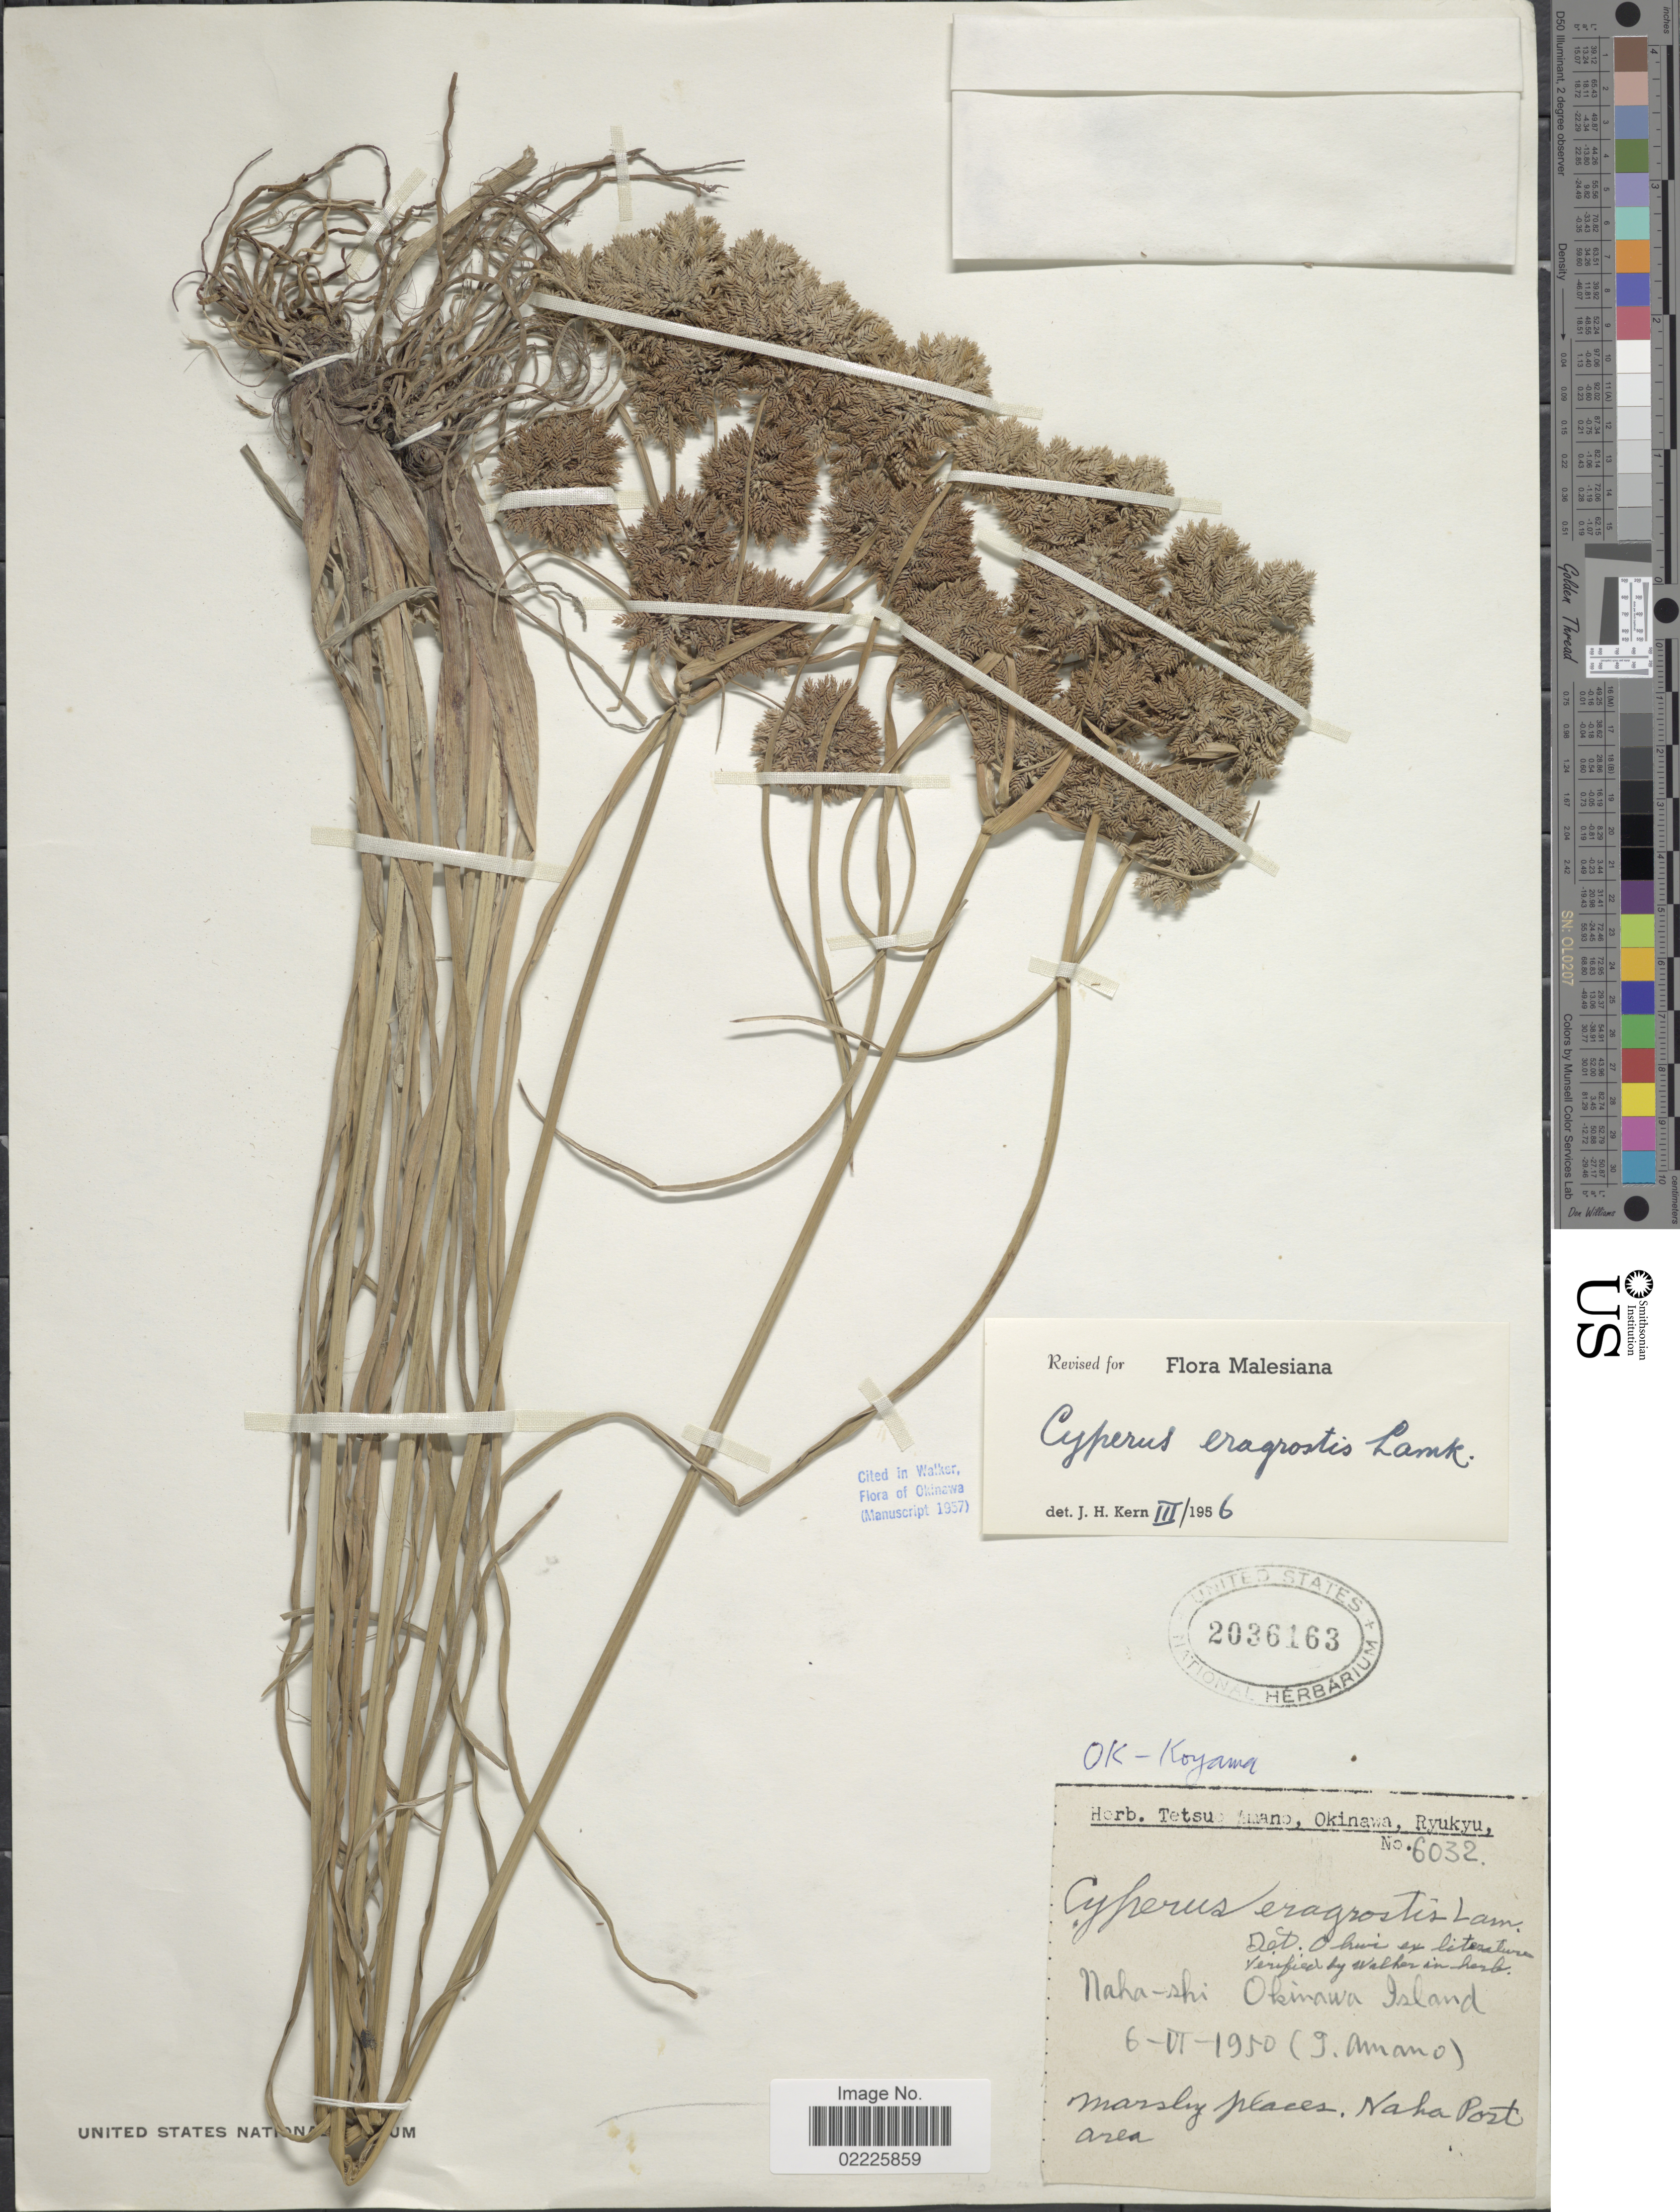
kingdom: Plantae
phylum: Tracheophyta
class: Liliopsida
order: Poales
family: Cyperaceae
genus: Cyperus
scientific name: Cyperus eragrostis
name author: Lam.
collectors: T. Amano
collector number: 6032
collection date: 1950-06-06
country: Japan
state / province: Okinawa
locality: Naha-shi, Naka Port Area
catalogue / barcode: US 2036163